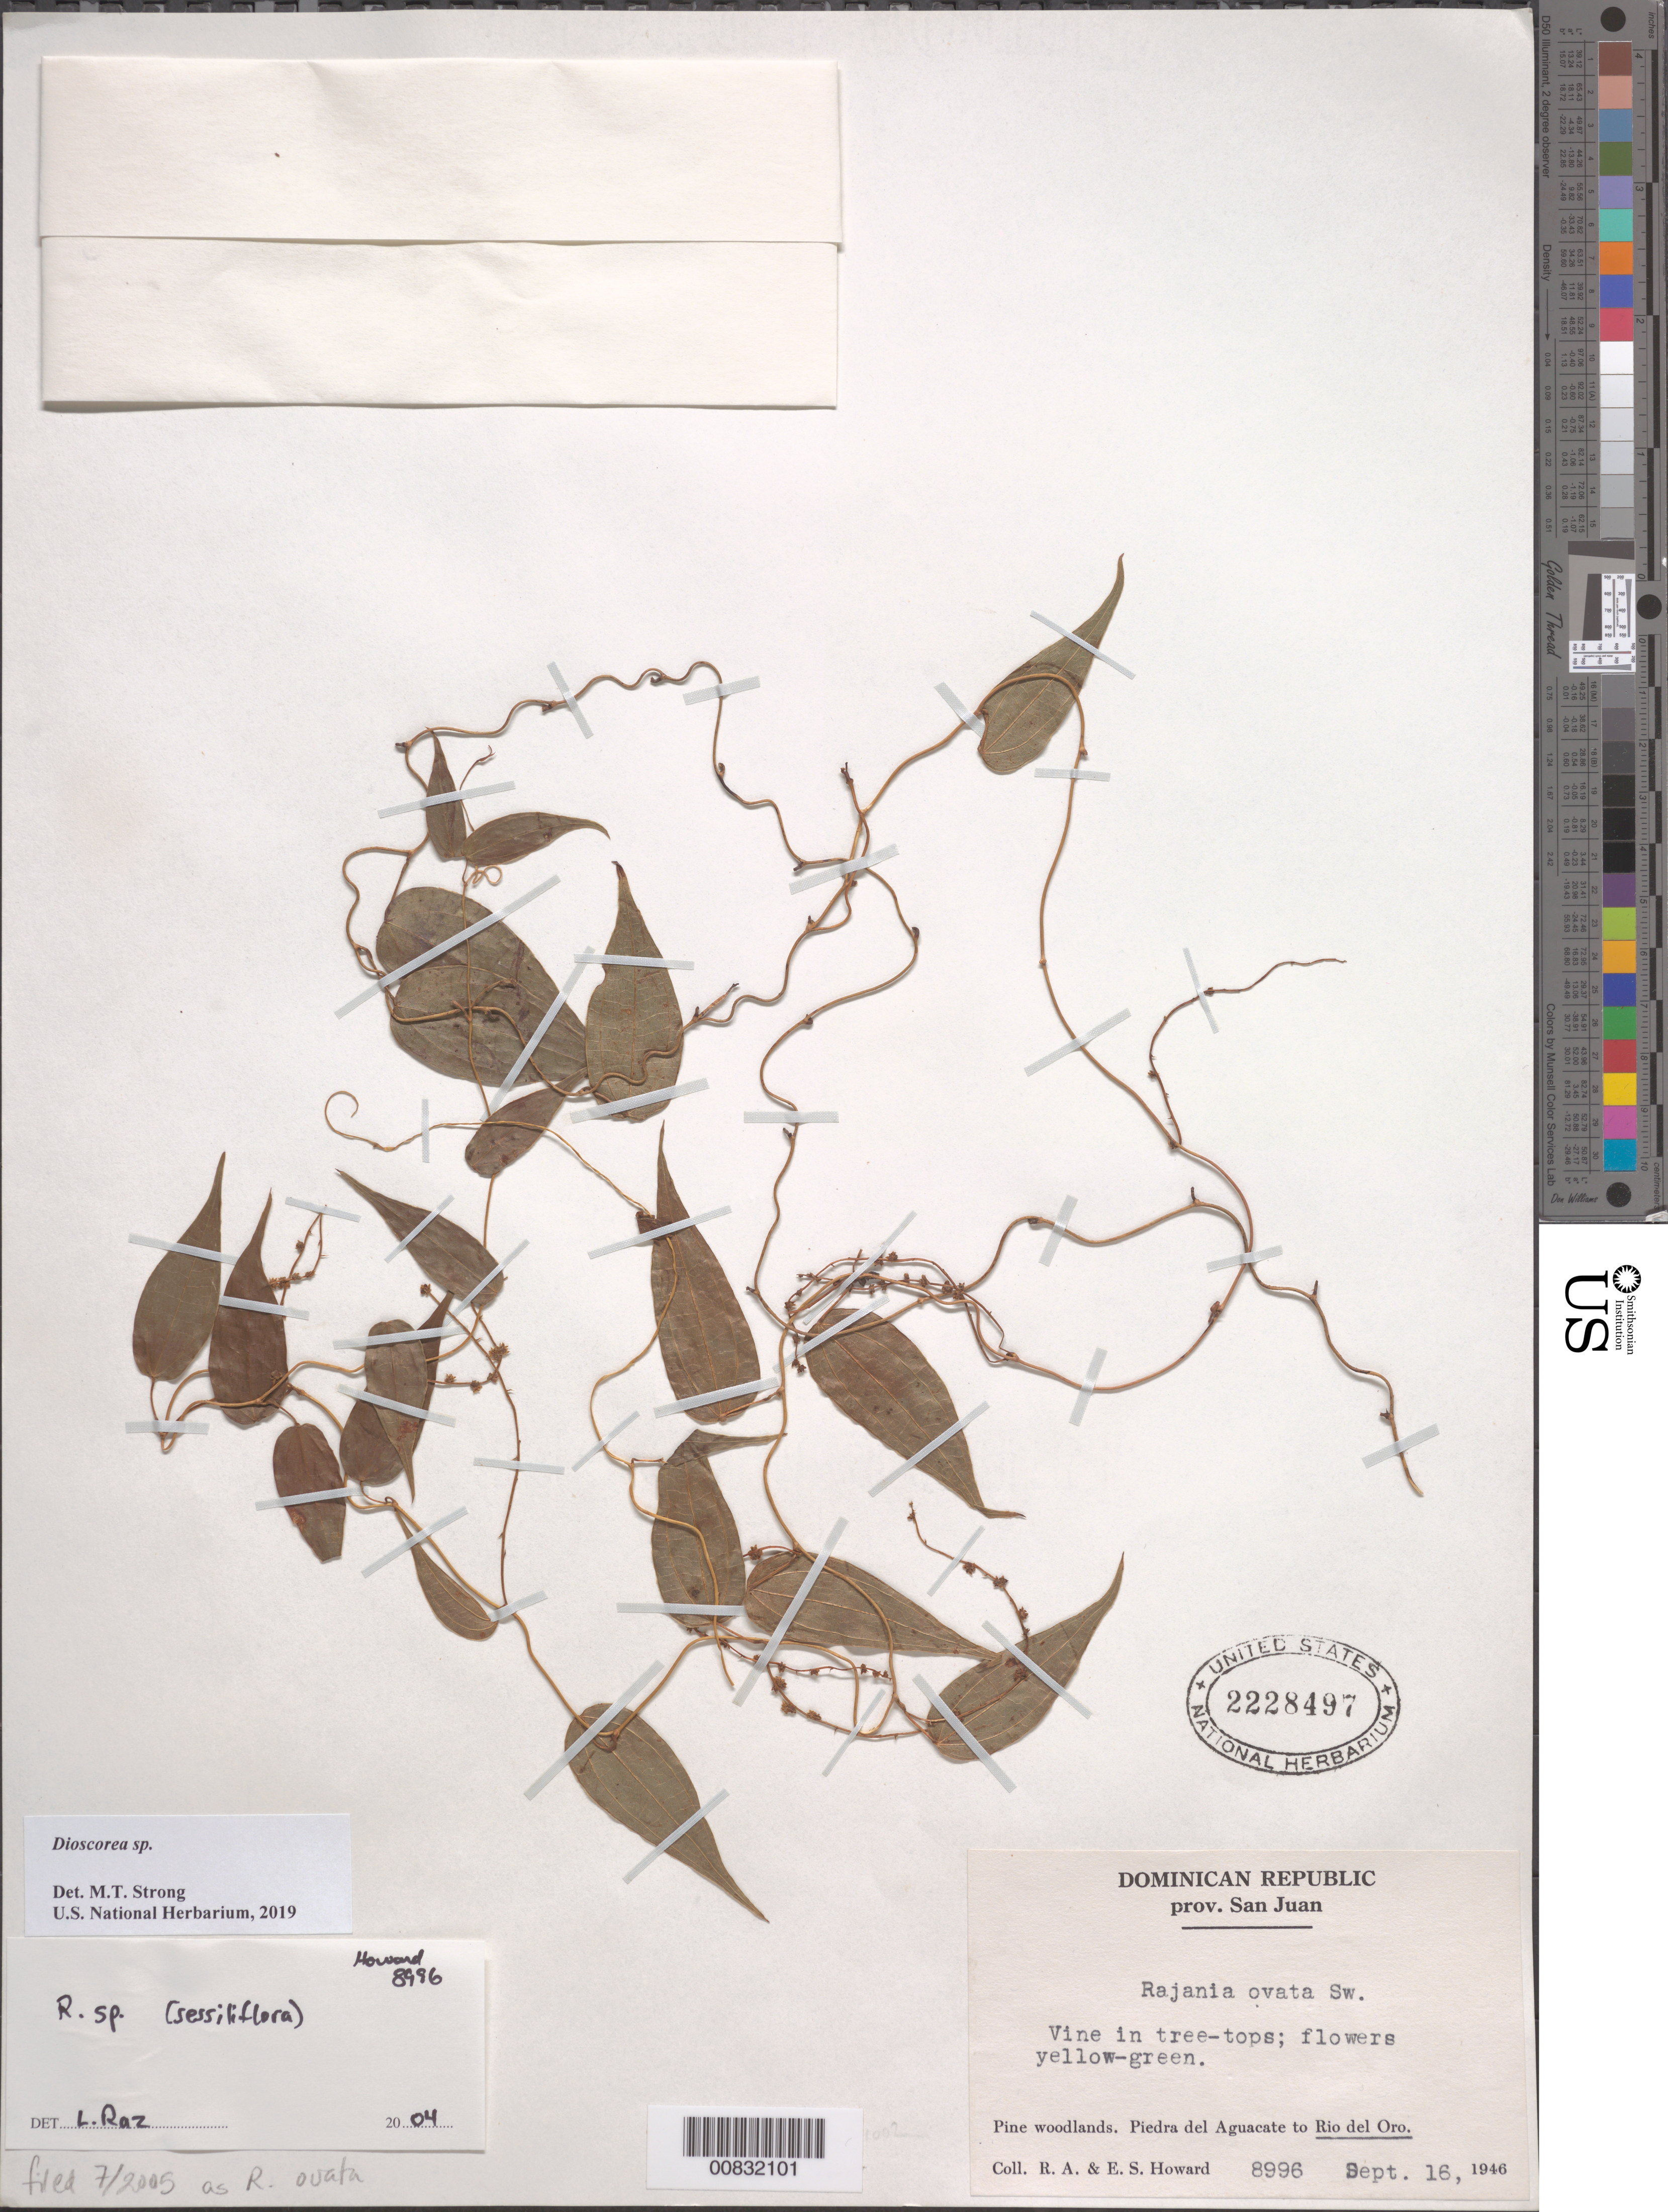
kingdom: Plantae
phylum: Tracheophyta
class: Liliopsida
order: Dioscoreales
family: Dioscoreaceae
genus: Dioscorea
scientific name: Dioscorea sp.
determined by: Strong, M. T., (US), Smithsonian Institution - National Museum of Natural History (UNITED STATES)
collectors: R. A. Howard & E. S. Howard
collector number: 8996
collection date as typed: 16 Sep 1946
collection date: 1946-09-16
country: Dominican Republic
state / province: San Juan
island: Hispaniola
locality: Piedra del Aguacate to Río del Oro.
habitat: In tree tops. Pine woodlands.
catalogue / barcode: US 2228497